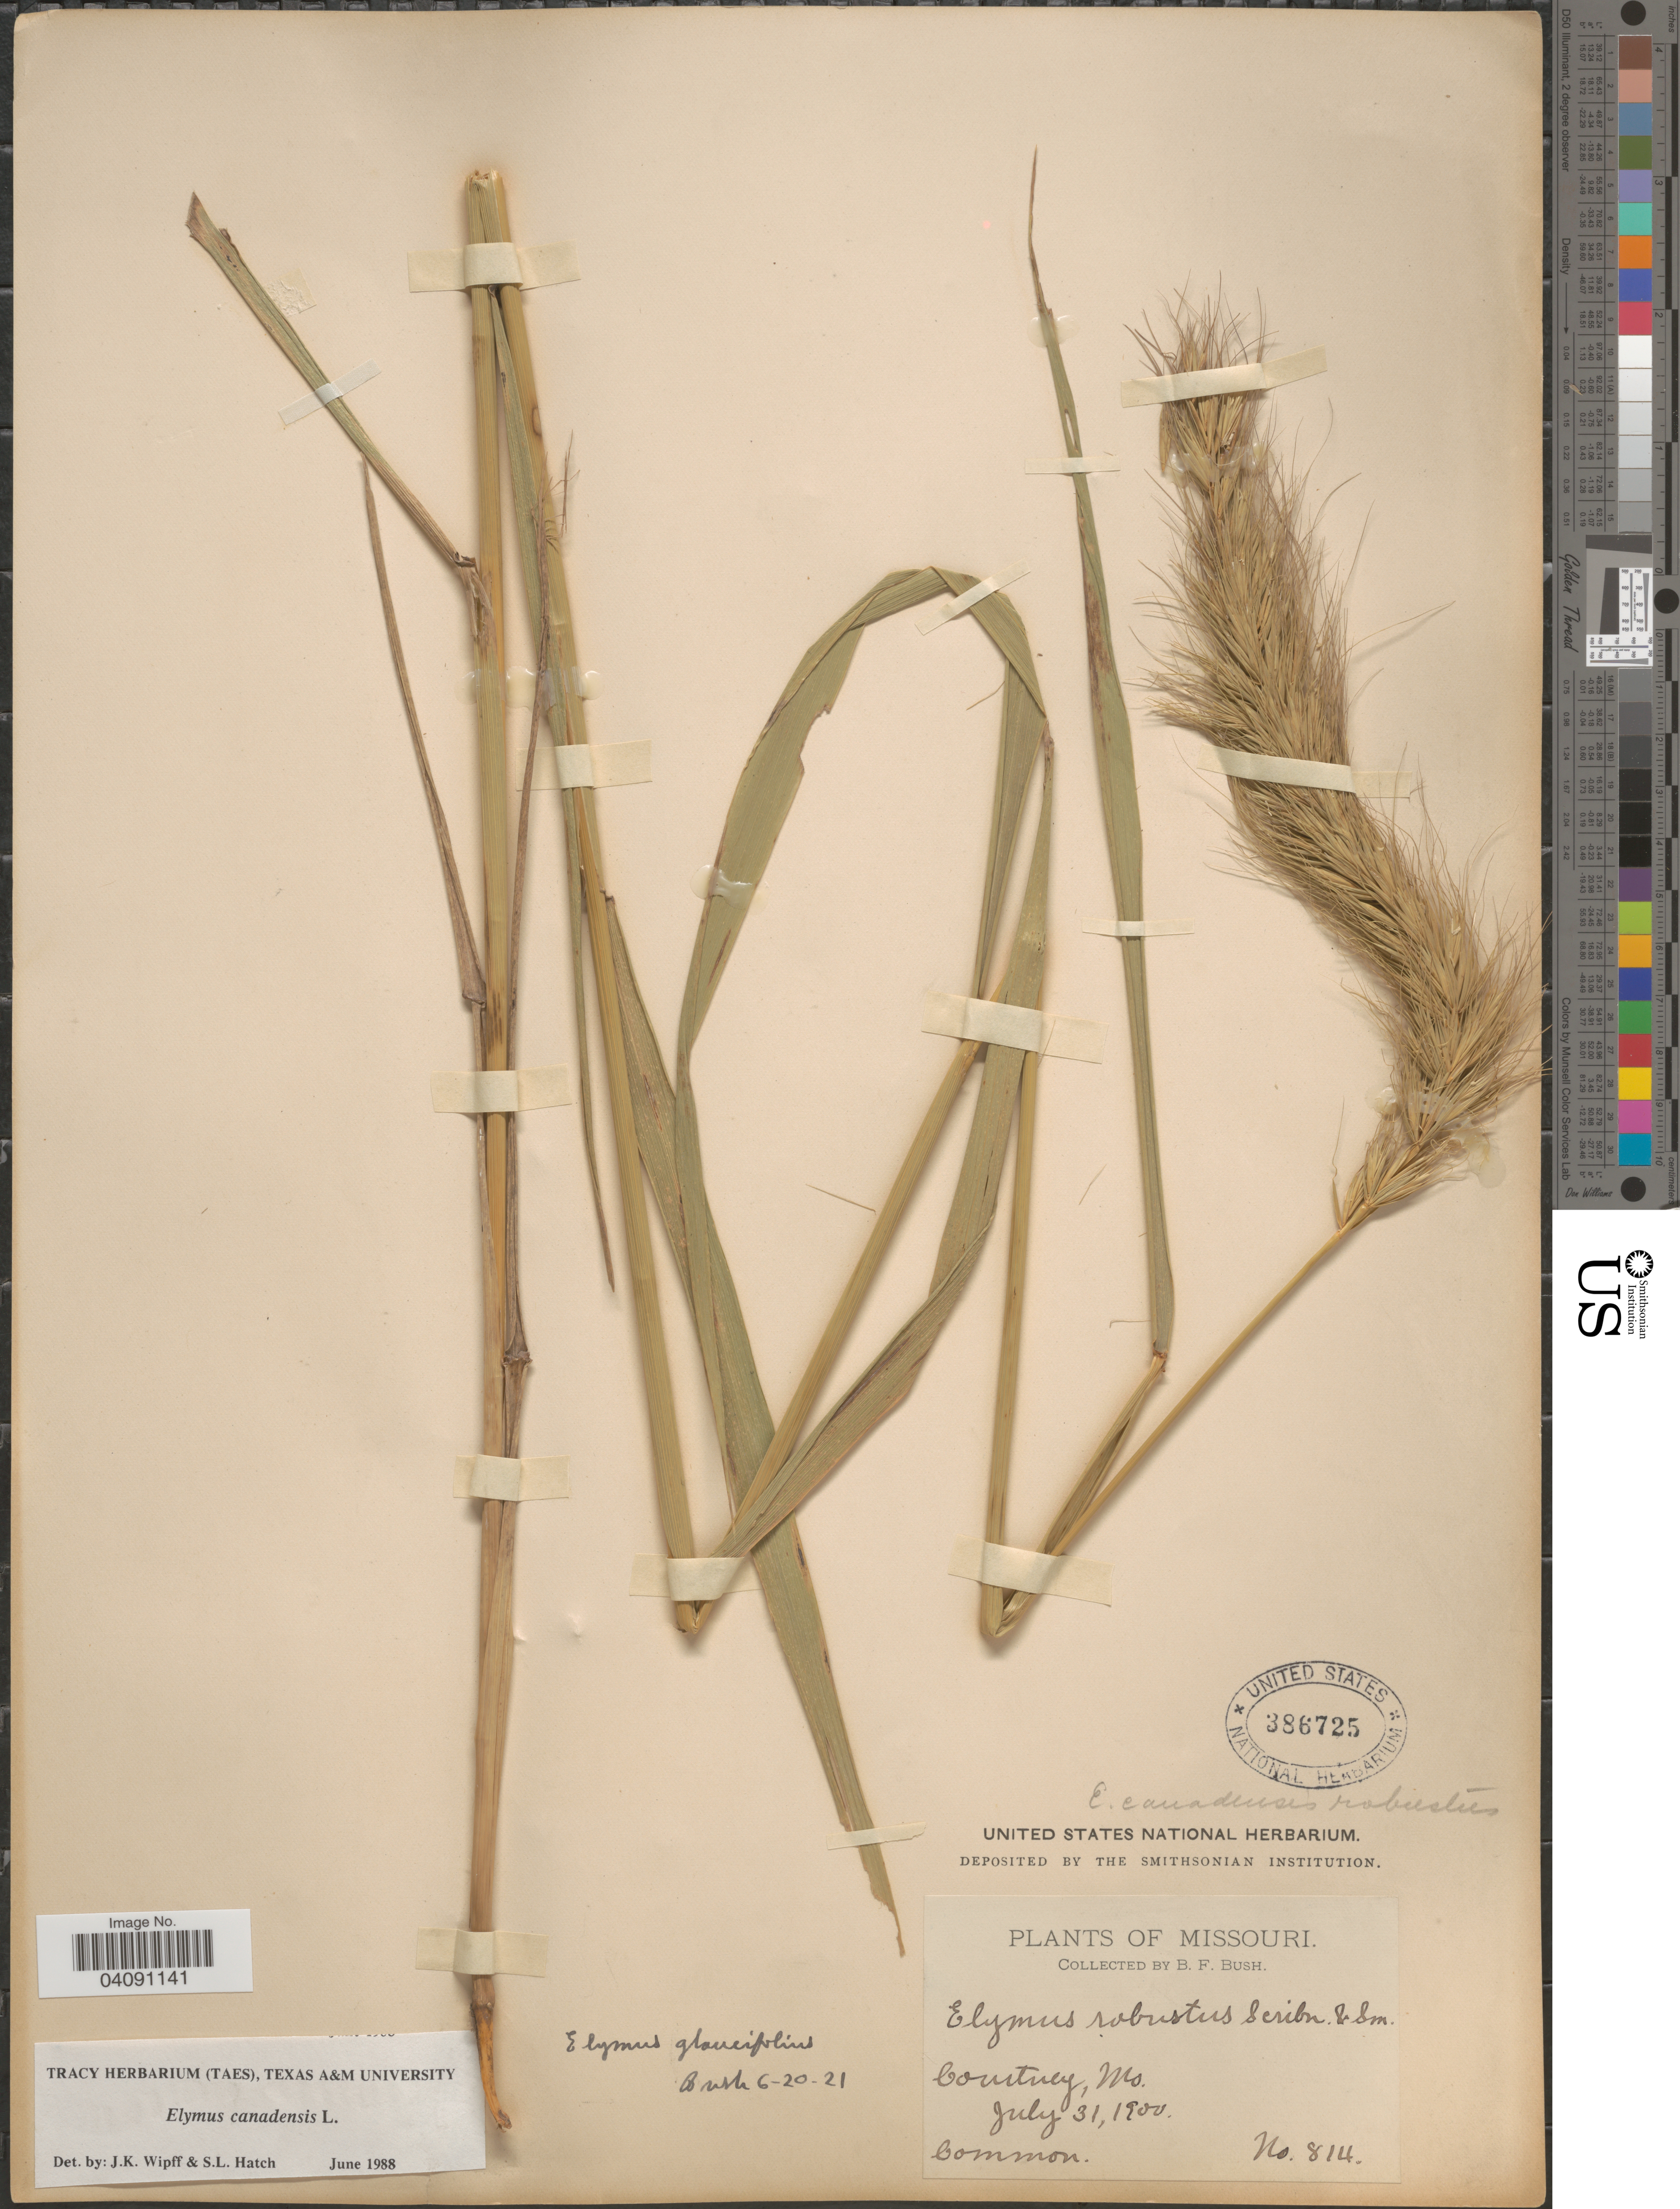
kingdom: Plantae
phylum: Tracheophyta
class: Liliopsida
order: Poales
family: Poaceae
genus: Elymus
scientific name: Elymus canadensis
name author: L.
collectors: B. F. Bush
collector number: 814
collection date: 1900-07-31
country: United States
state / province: Missouri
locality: Courtney.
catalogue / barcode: US 386725